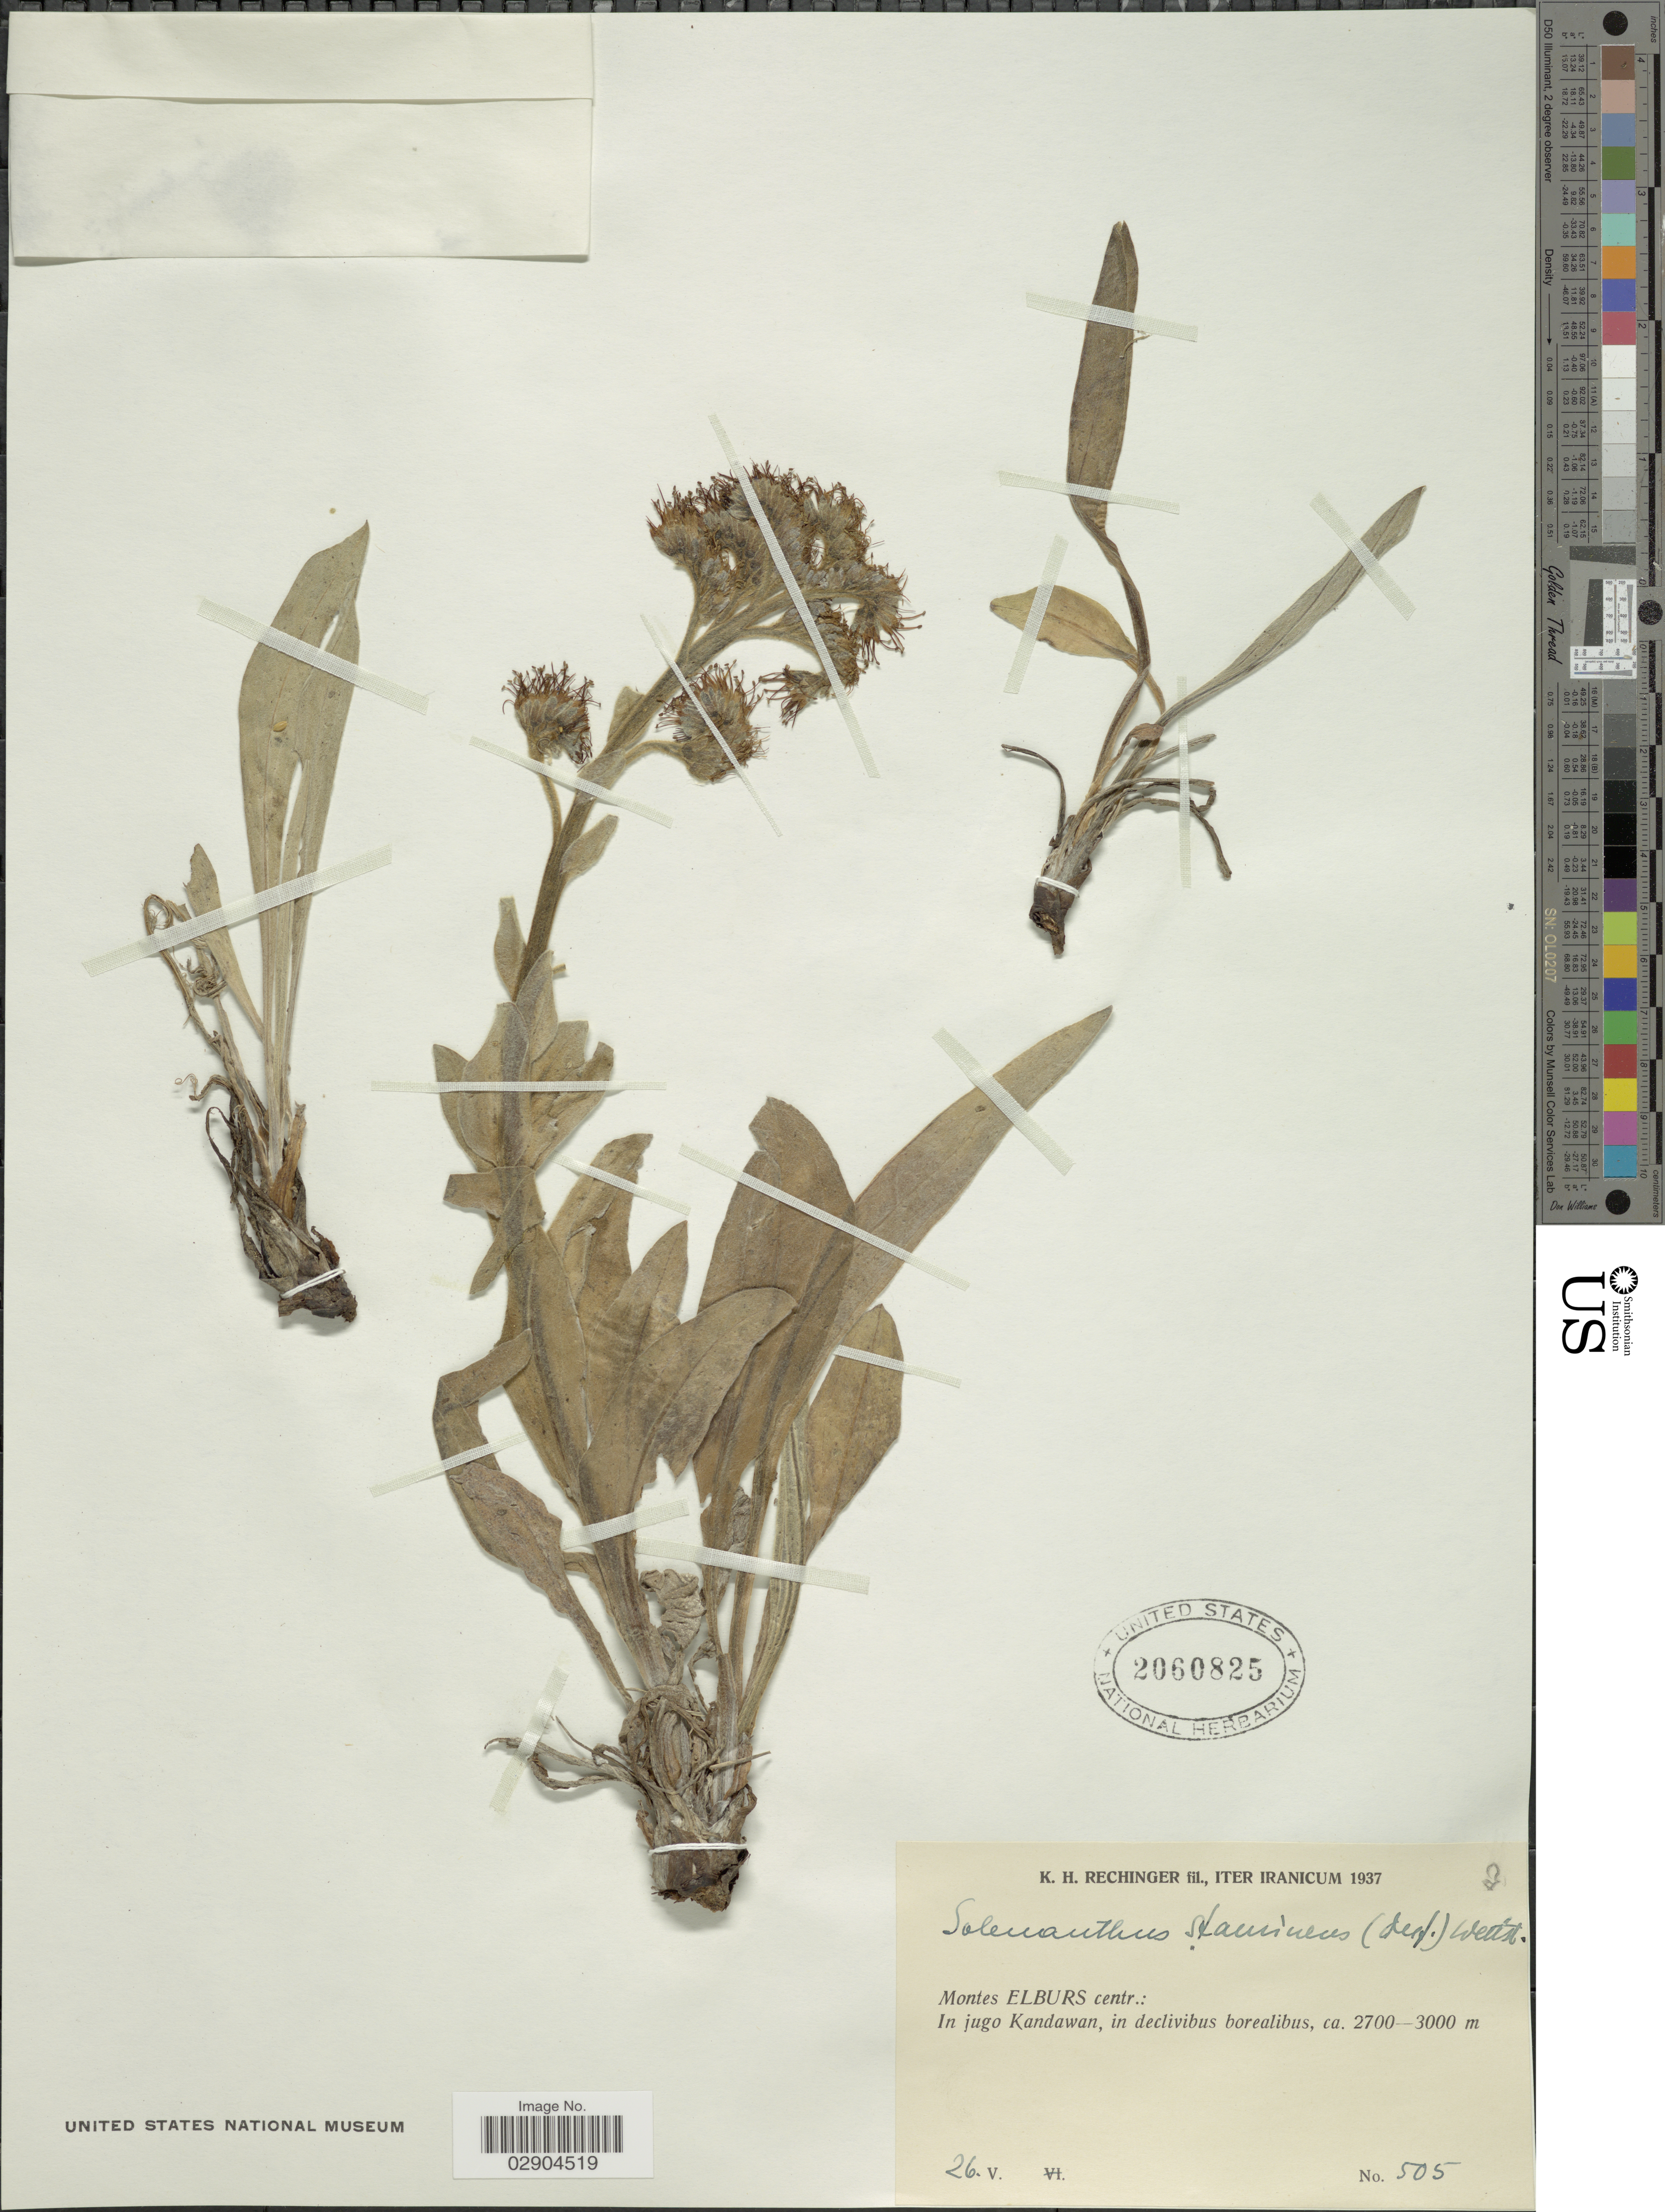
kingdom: Plantae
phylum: Tracheophyta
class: Magnoliopsida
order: Boraginales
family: Boraginaceae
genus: Solenanthus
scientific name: Solenanthus stamineus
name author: (Desf.) Wettst.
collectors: K. H. Rechinger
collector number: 505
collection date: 1937-05-26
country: Iran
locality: Montes Elburs centr.: In jugo Kandawan, in declivibus borealibus.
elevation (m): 2700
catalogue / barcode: US 2060825